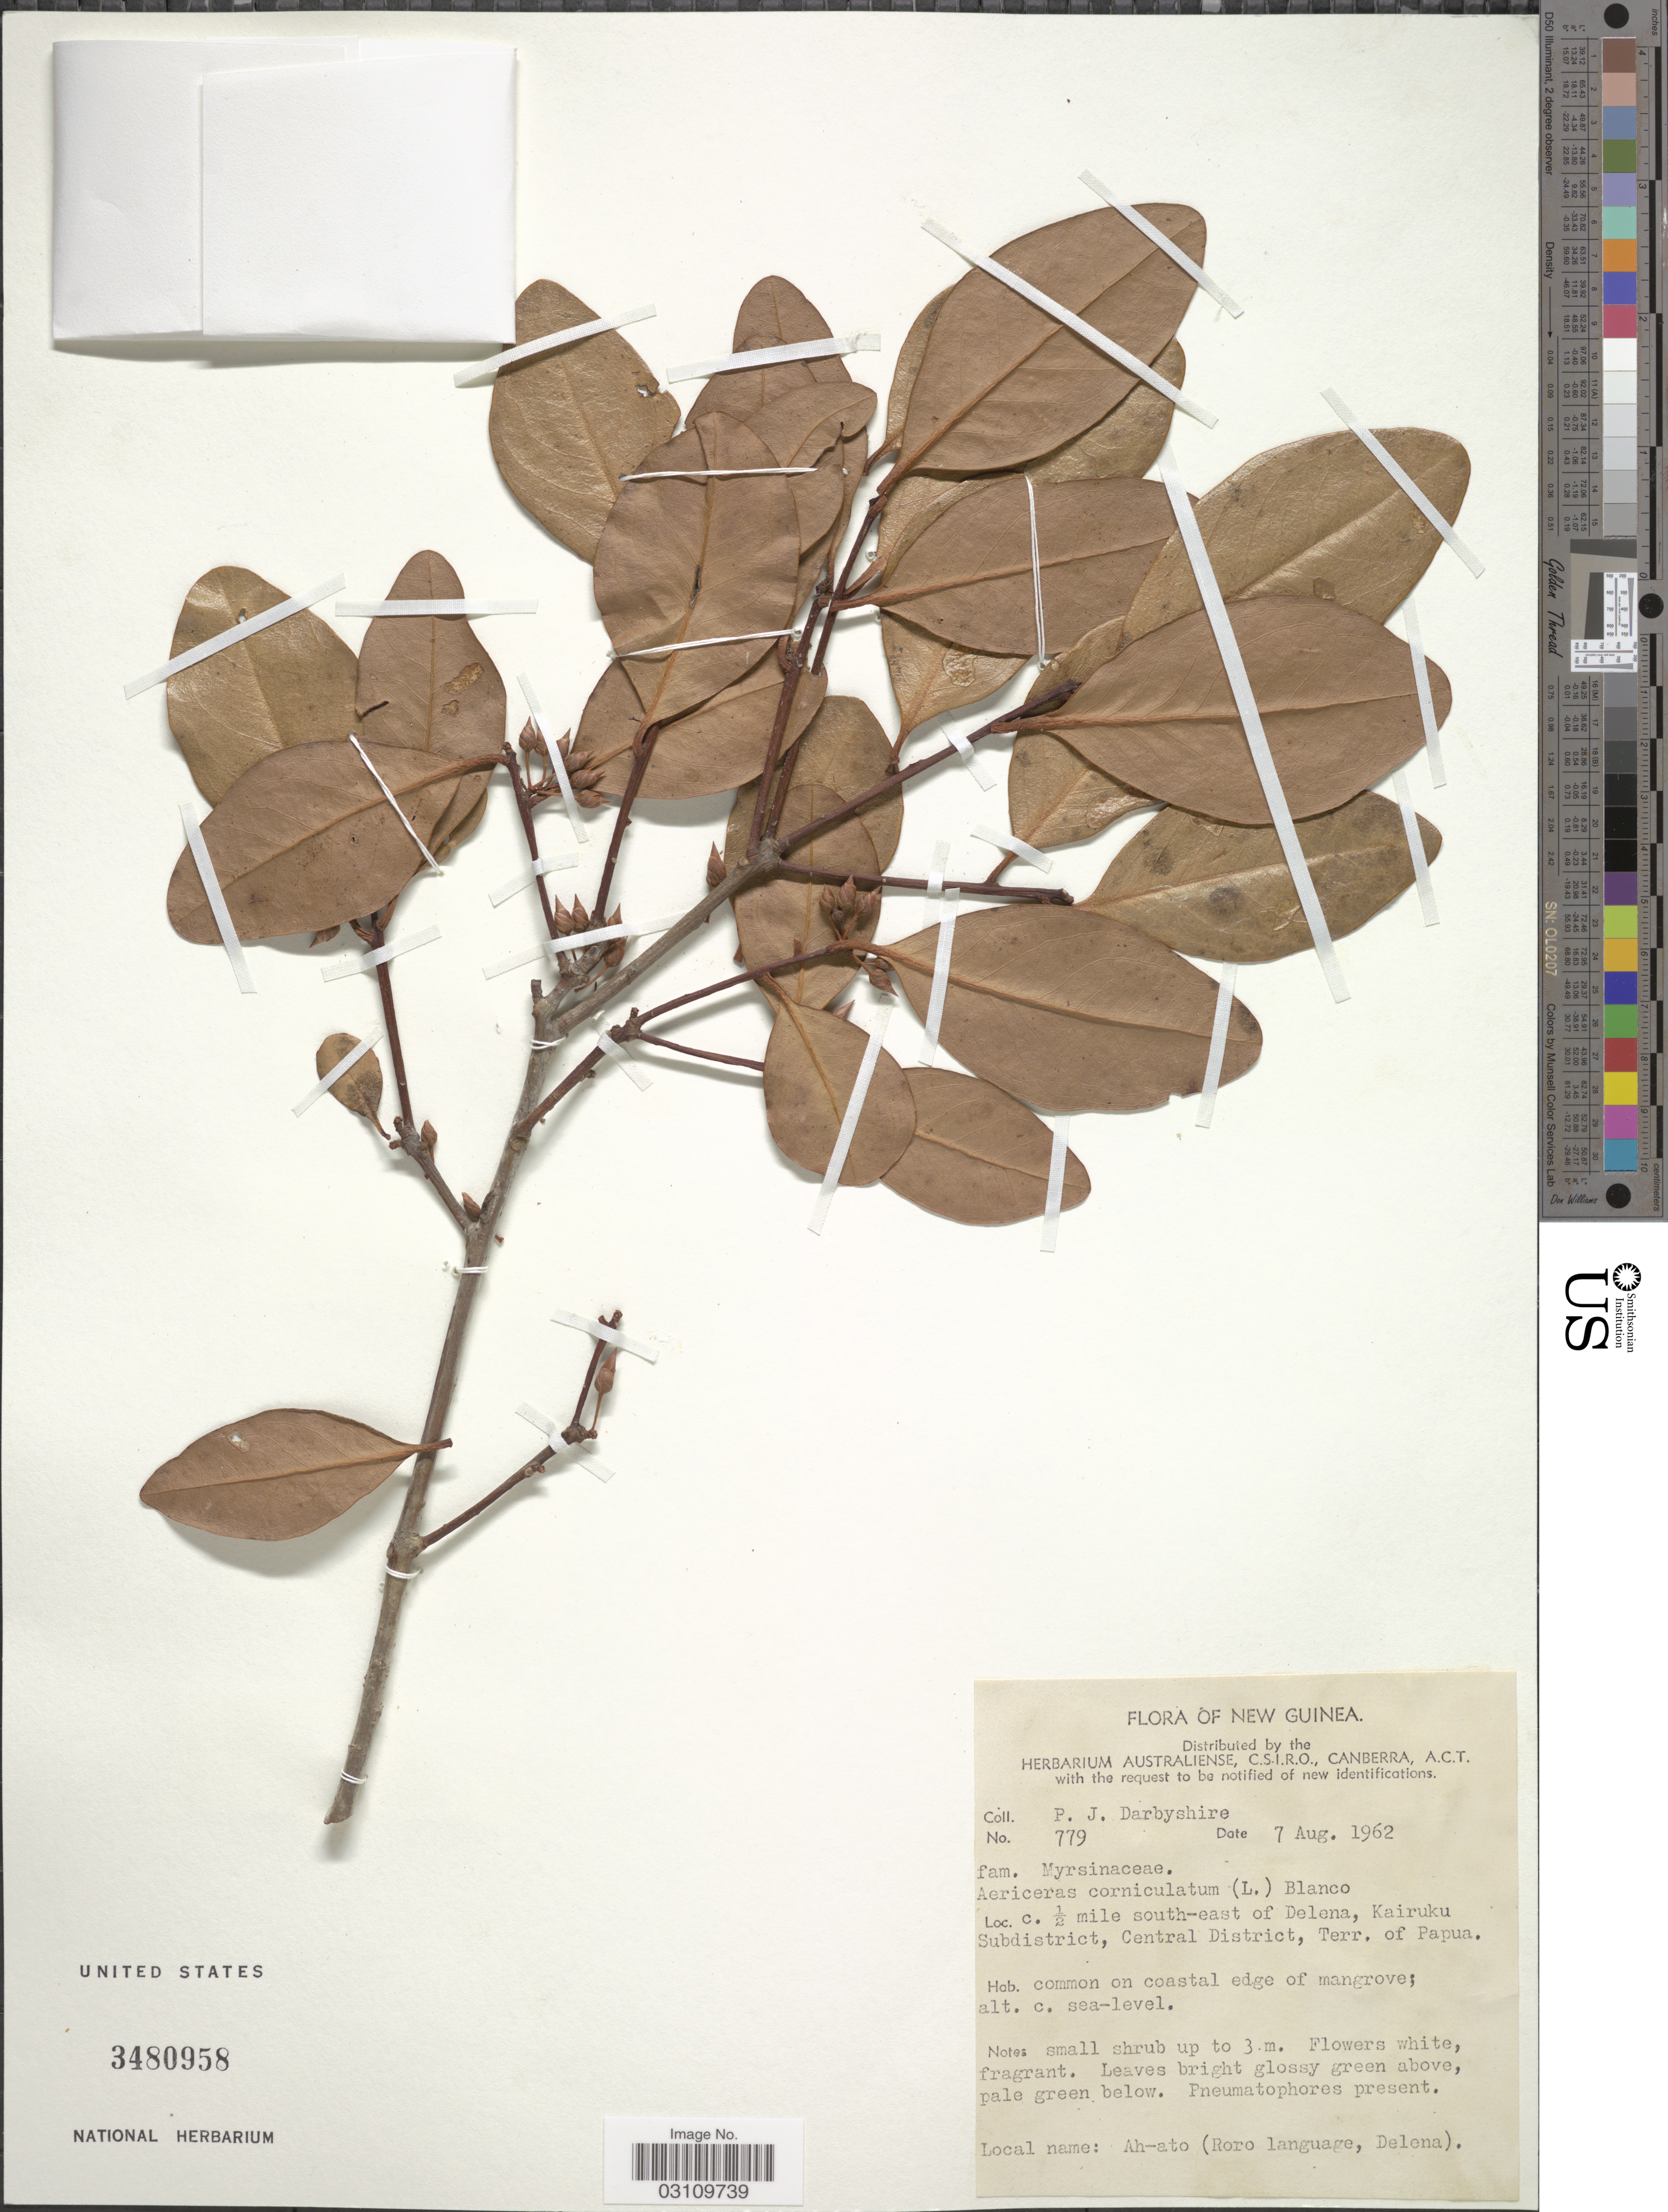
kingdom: Plantae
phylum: Tracheophyta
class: Magnoliopsida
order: Ericales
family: Primulaceae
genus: Aegiceras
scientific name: Aegiceras corniculatum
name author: (L.) Blanco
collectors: P. Darbyshire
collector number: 779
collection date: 1962-08-07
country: Papua New Guinea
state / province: Central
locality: New Guinea, c. ½ mile south-east of Delena, Kairuku Subdistrict, Central District, Terr. of Papua.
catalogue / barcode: US 3480958